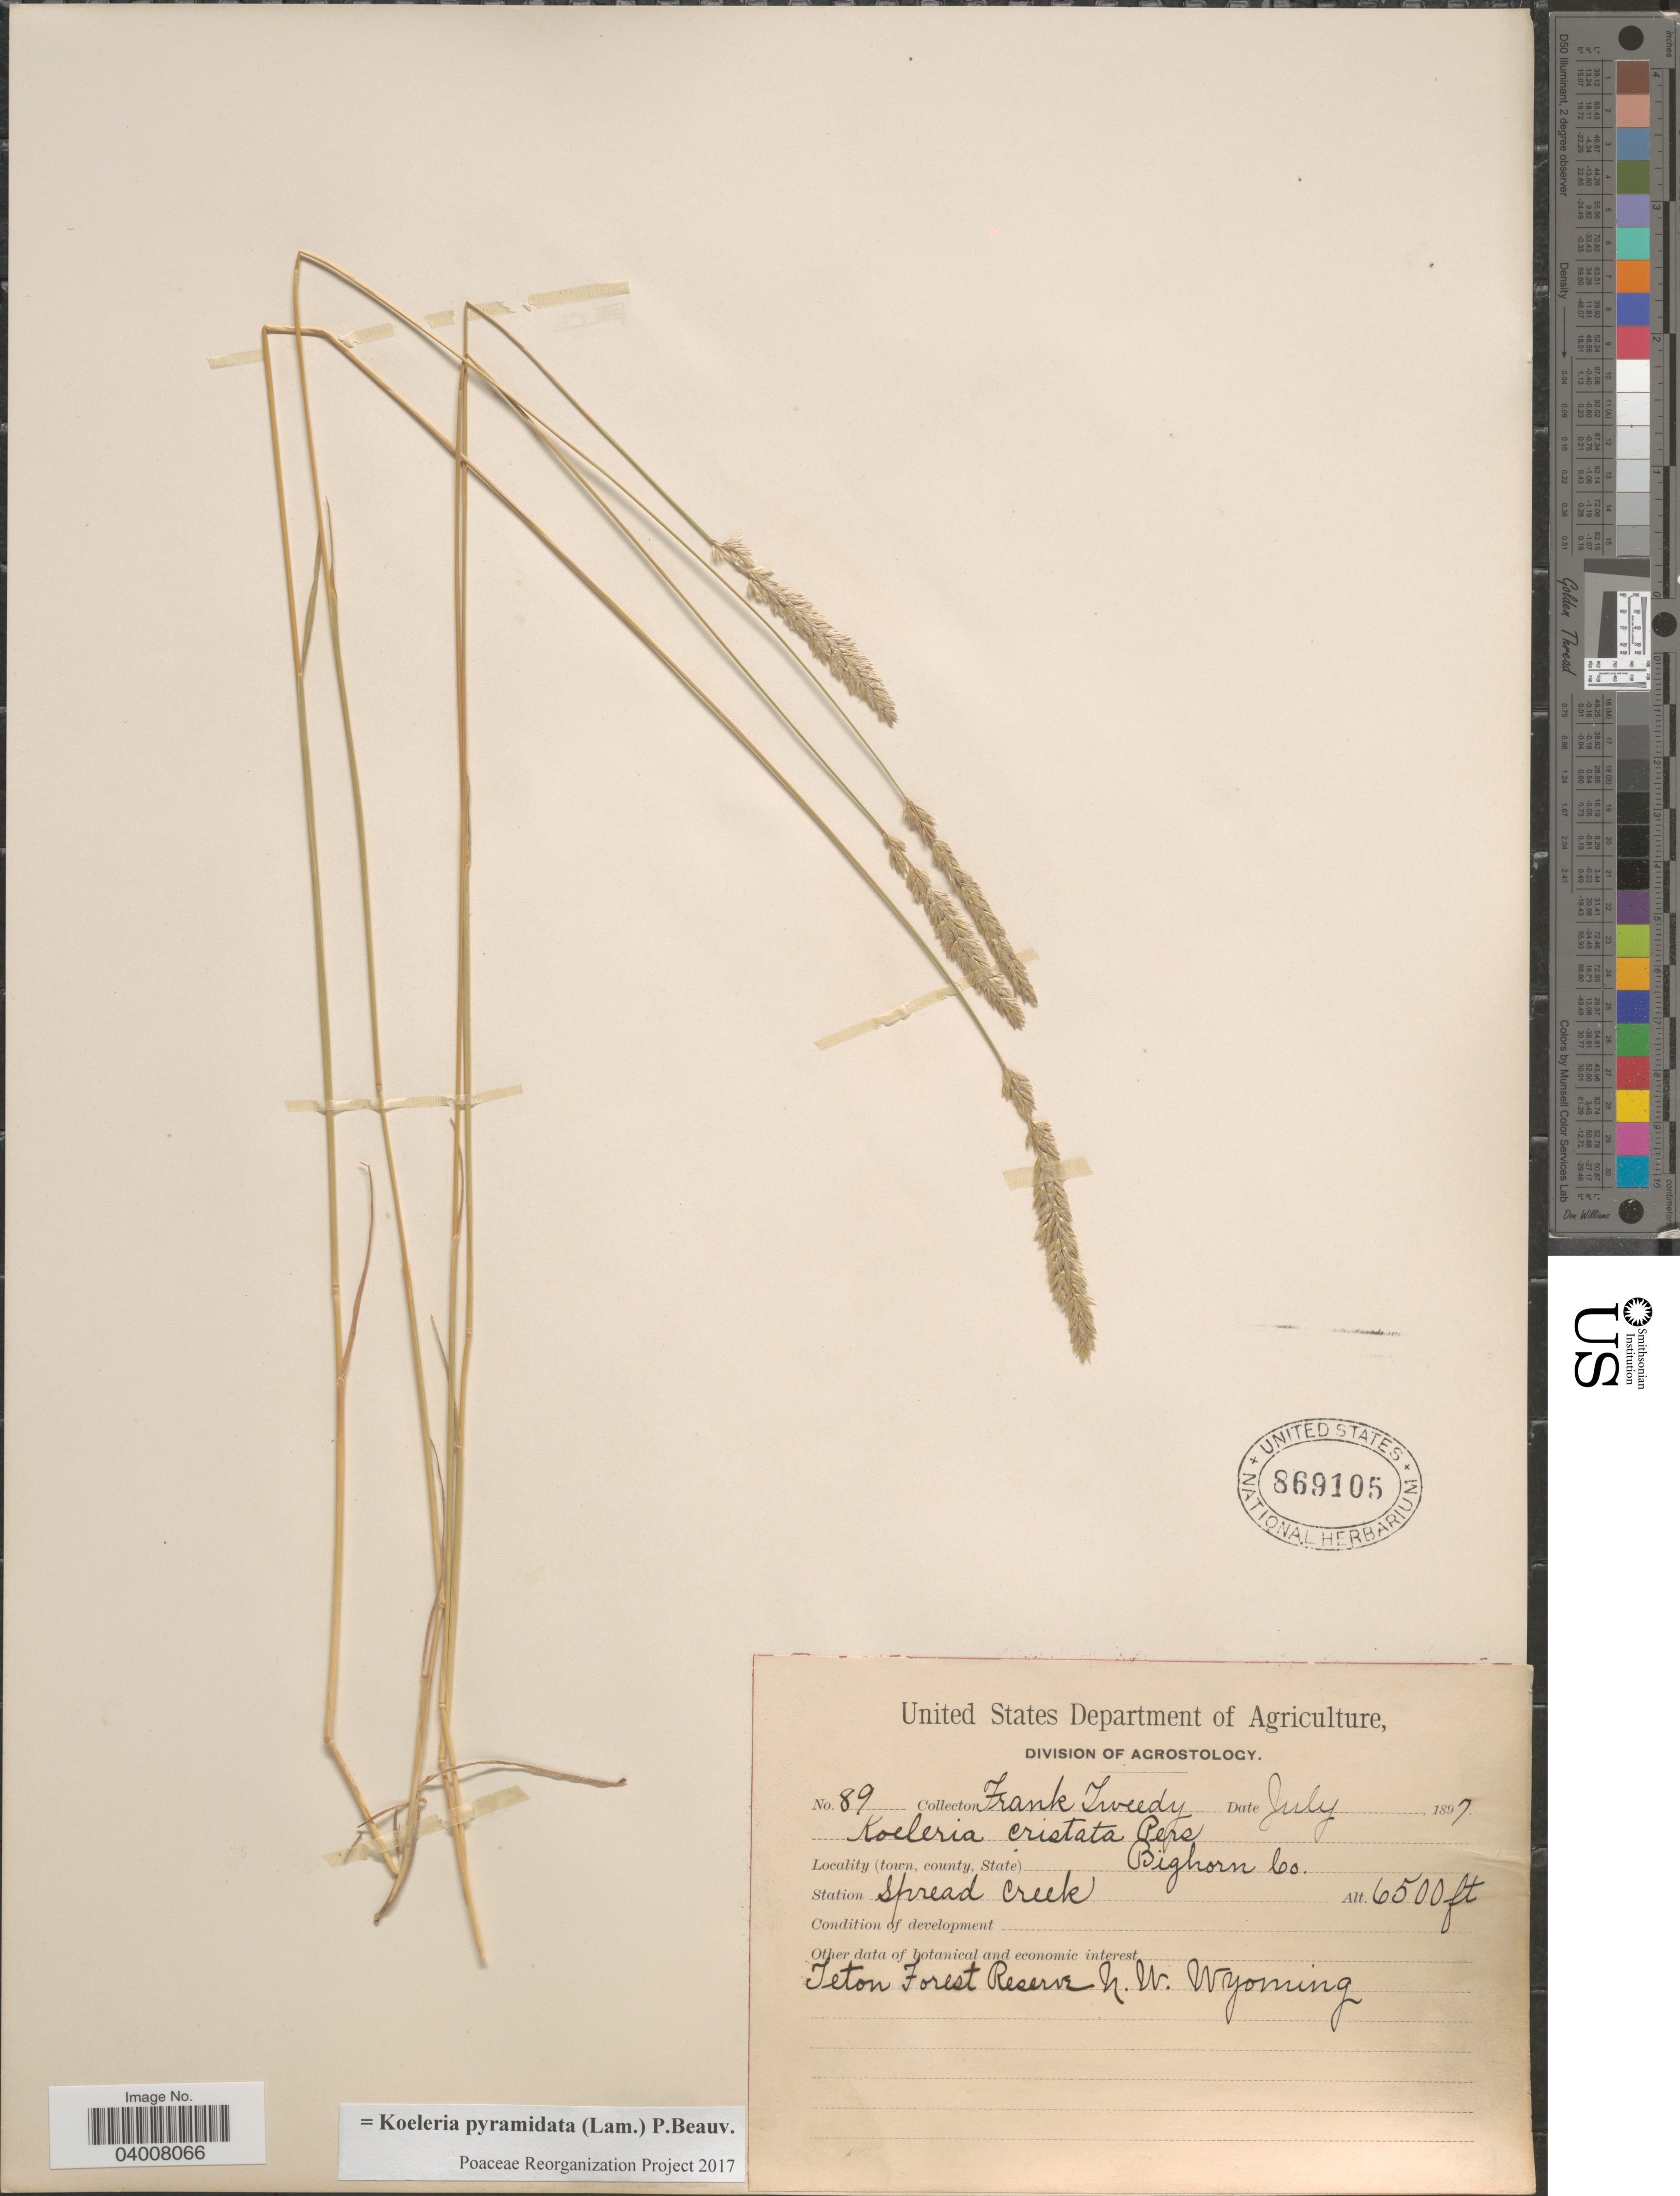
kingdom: Plantae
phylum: Tracheophyta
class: Liliopsida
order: Poales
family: Poaceae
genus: Koeleria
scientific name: Koeleria pyramidata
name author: (Lam.) P. Beauv.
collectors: F. Tweedy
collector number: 89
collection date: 1897-07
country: United States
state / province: Wyoming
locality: Bighorn Co. Spread Creek. Teton Forest Reserve N. W. Wyoming.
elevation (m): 1981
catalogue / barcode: US 869105